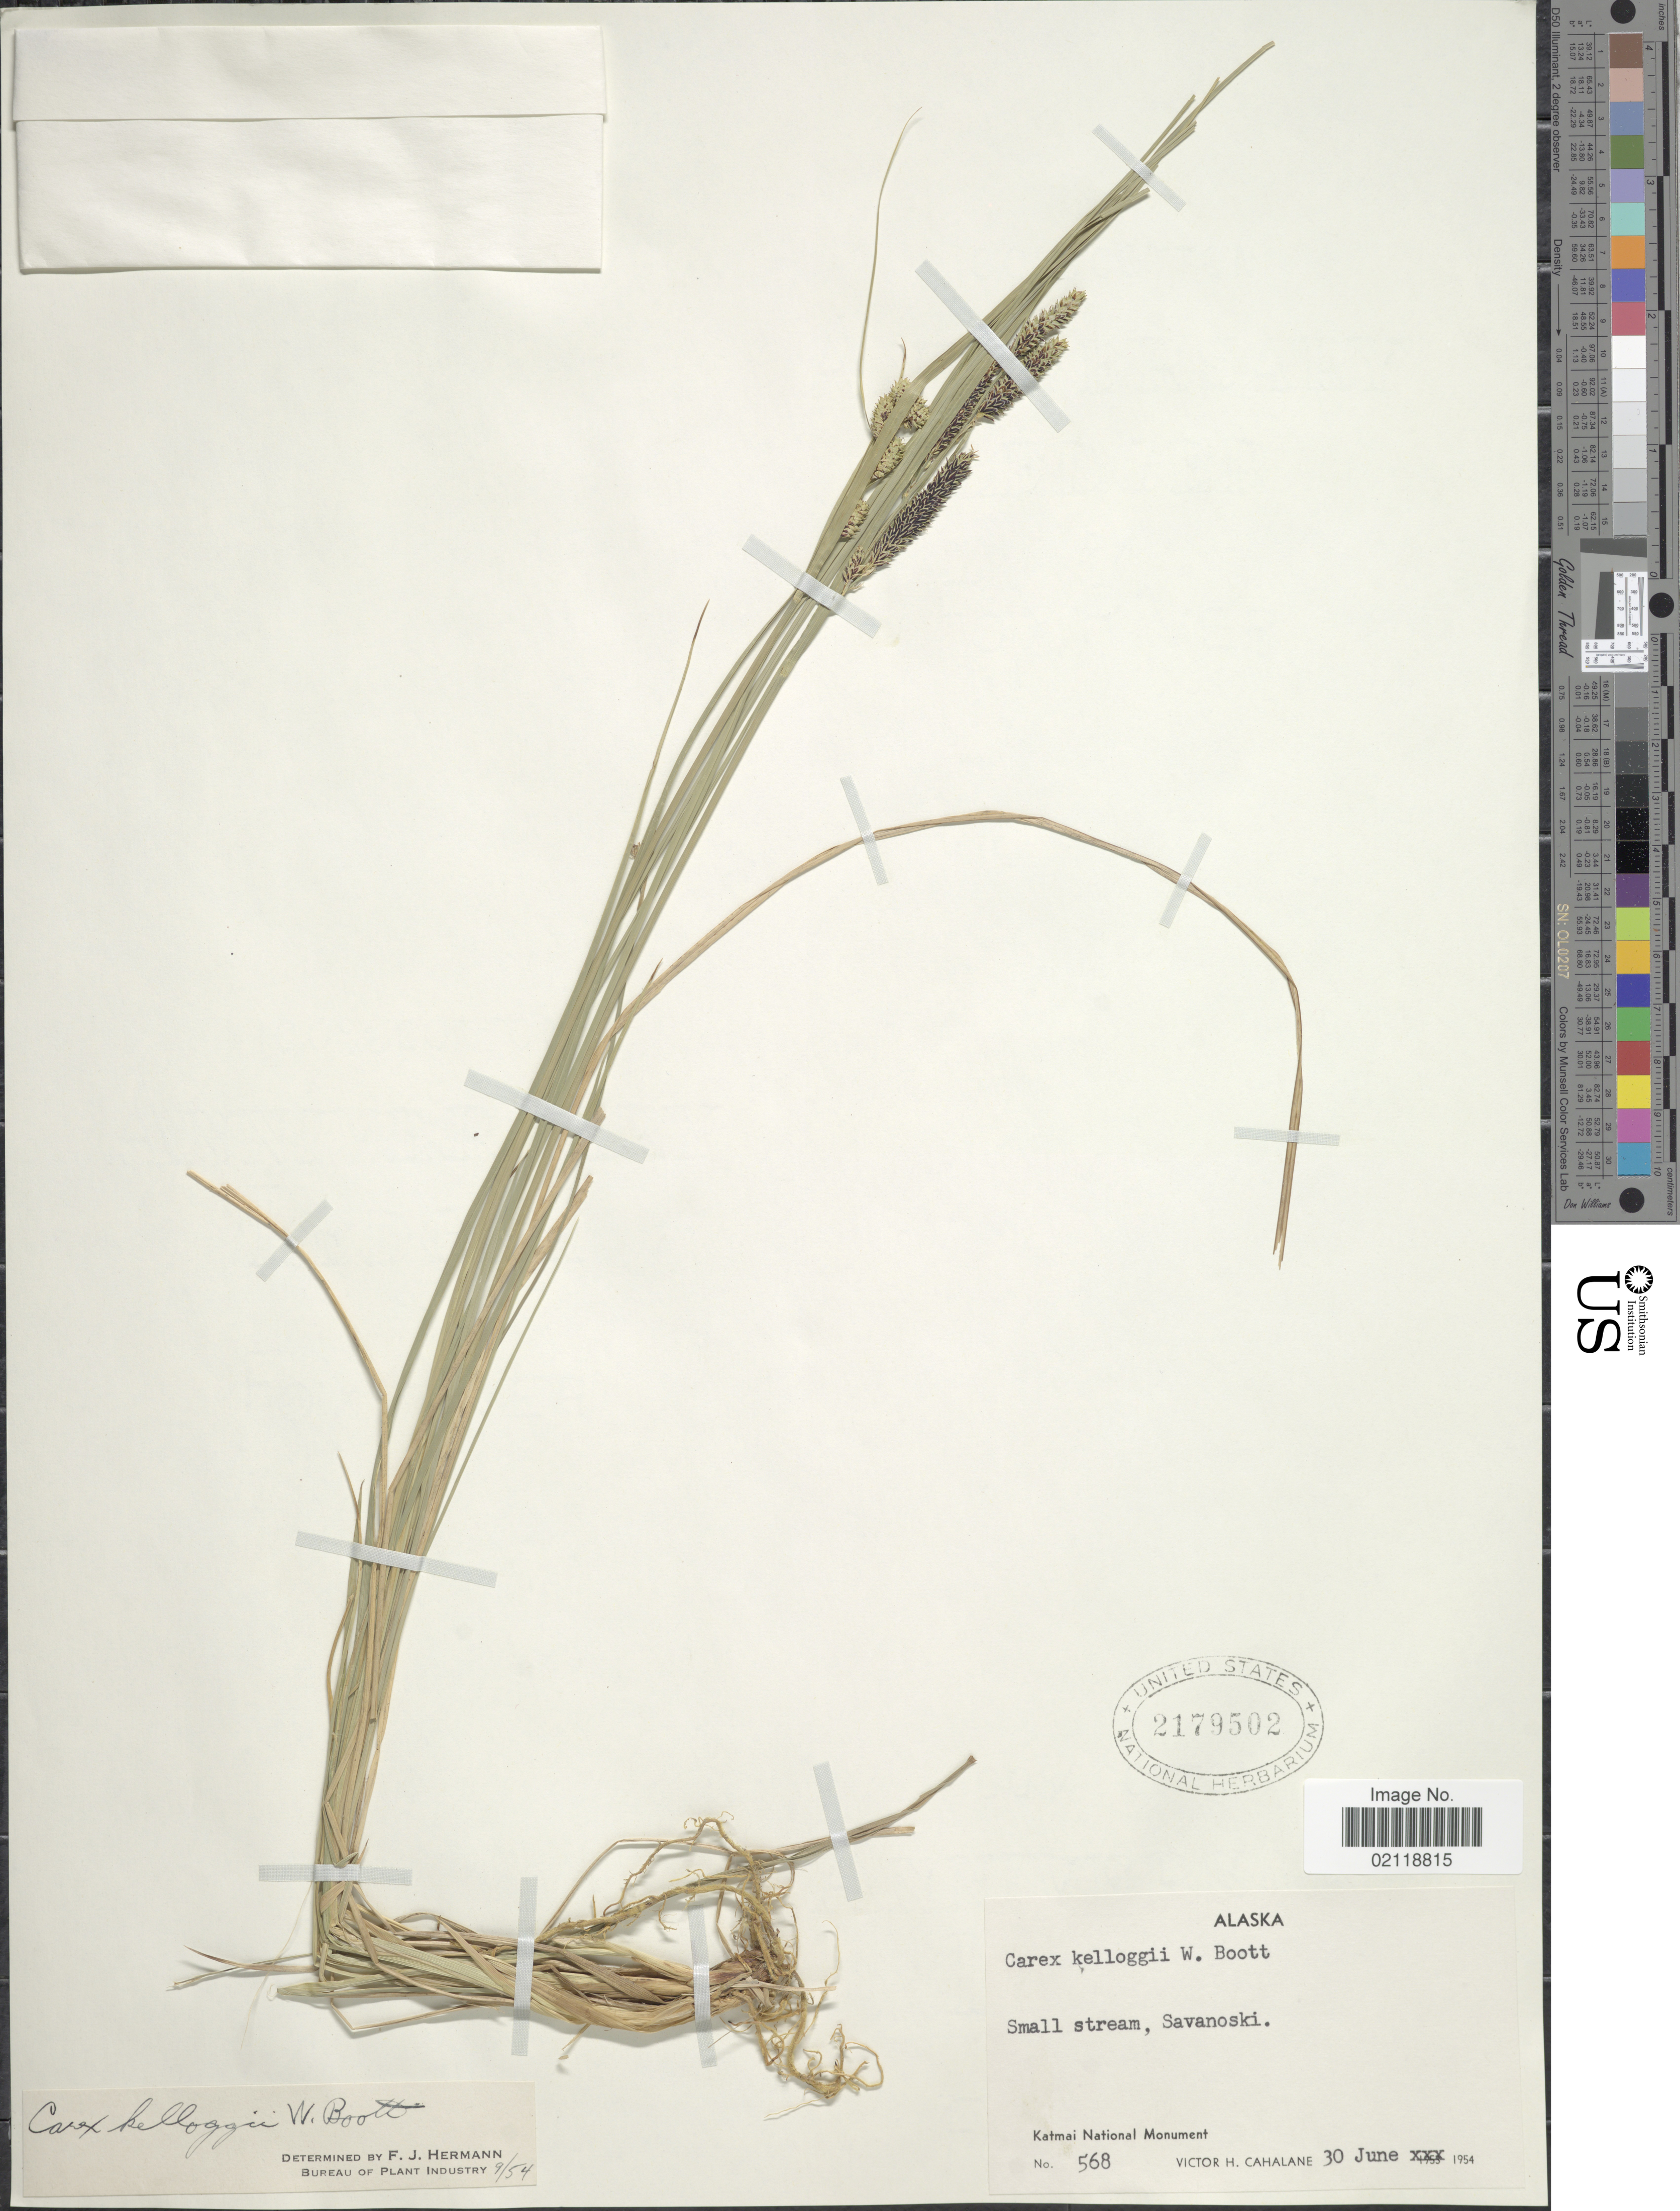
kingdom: Plantae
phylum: Tracheophyta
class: Liliopsida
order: Poales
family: Cyperaceae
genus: Carex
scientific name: Carex kelloggii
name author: W. Boott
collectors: V. Cahalane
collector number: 568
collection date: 1954-06-30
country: United States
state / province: Alaska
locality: Small stream, Savanoski, Katmai National Monument.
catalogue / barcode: US 2179502